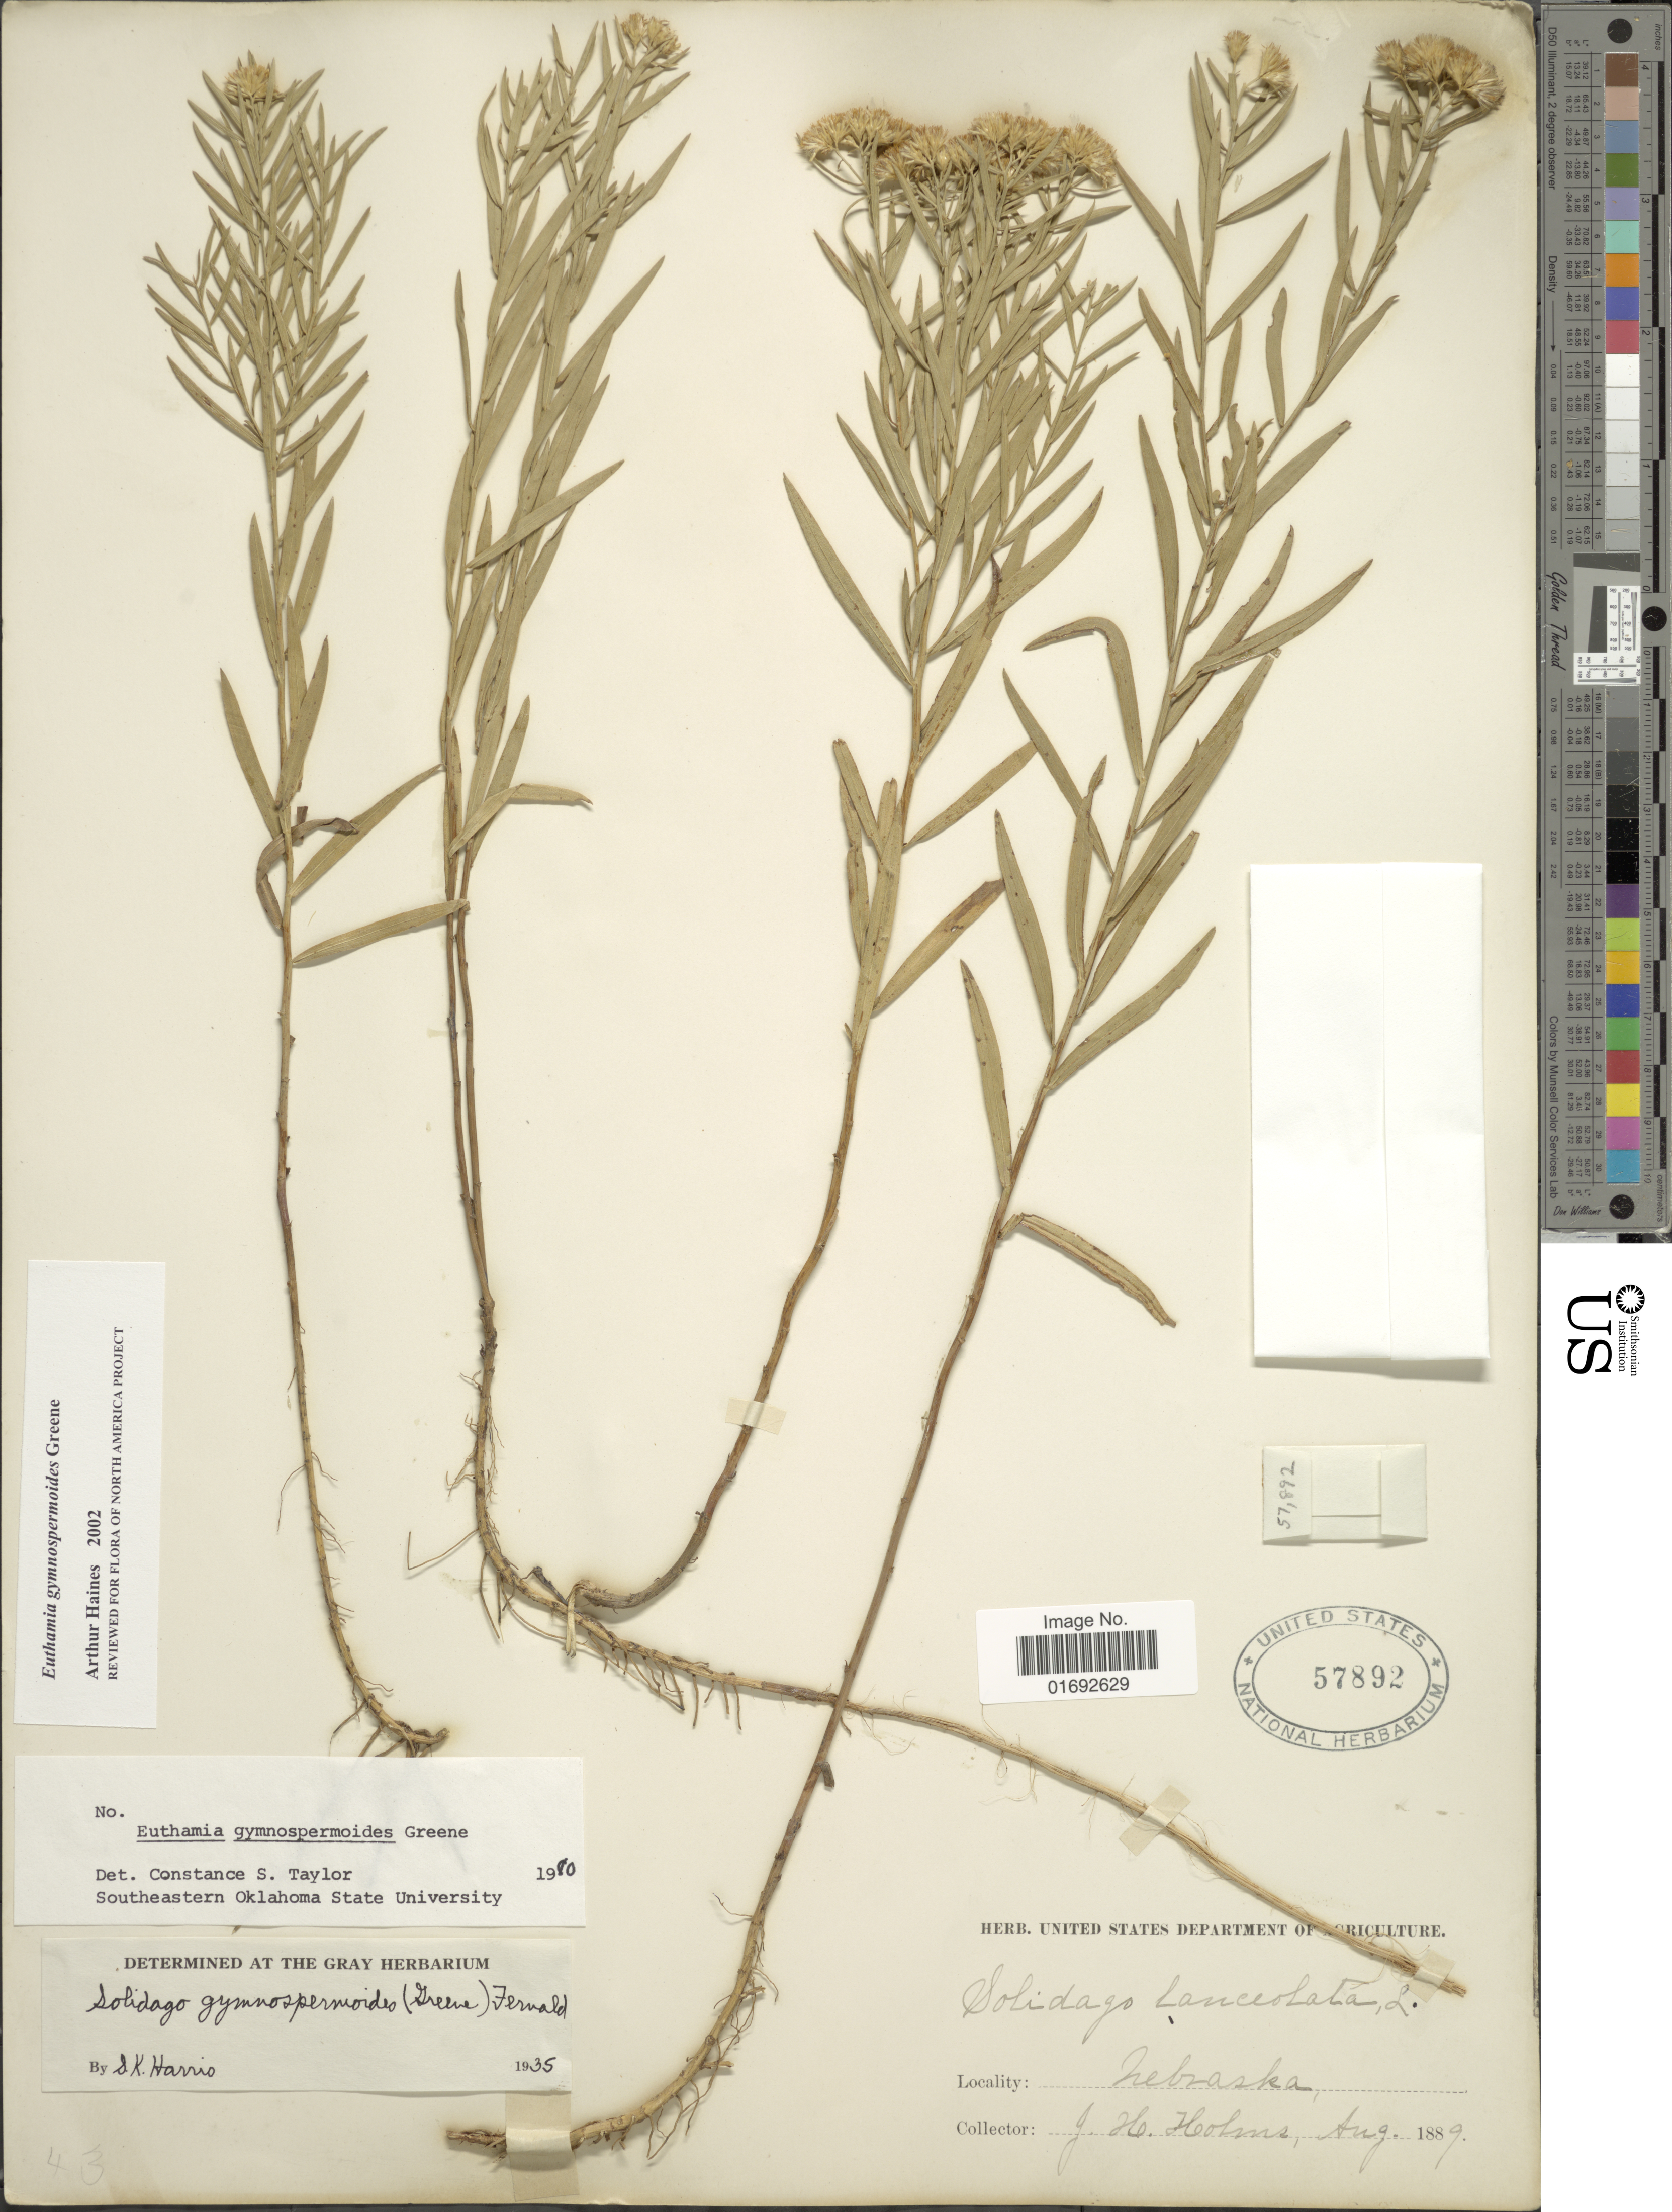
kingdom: Plantae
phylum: Tracheophyta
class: Magnoliopsida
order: Asterales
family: Asteraceae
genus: Euthamia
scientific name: Euthamia gymnospermoides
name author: Greene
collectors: J. H. Holms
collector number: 57892?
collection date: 1889-08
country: United States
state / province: Nebraska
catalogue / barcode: US 57892